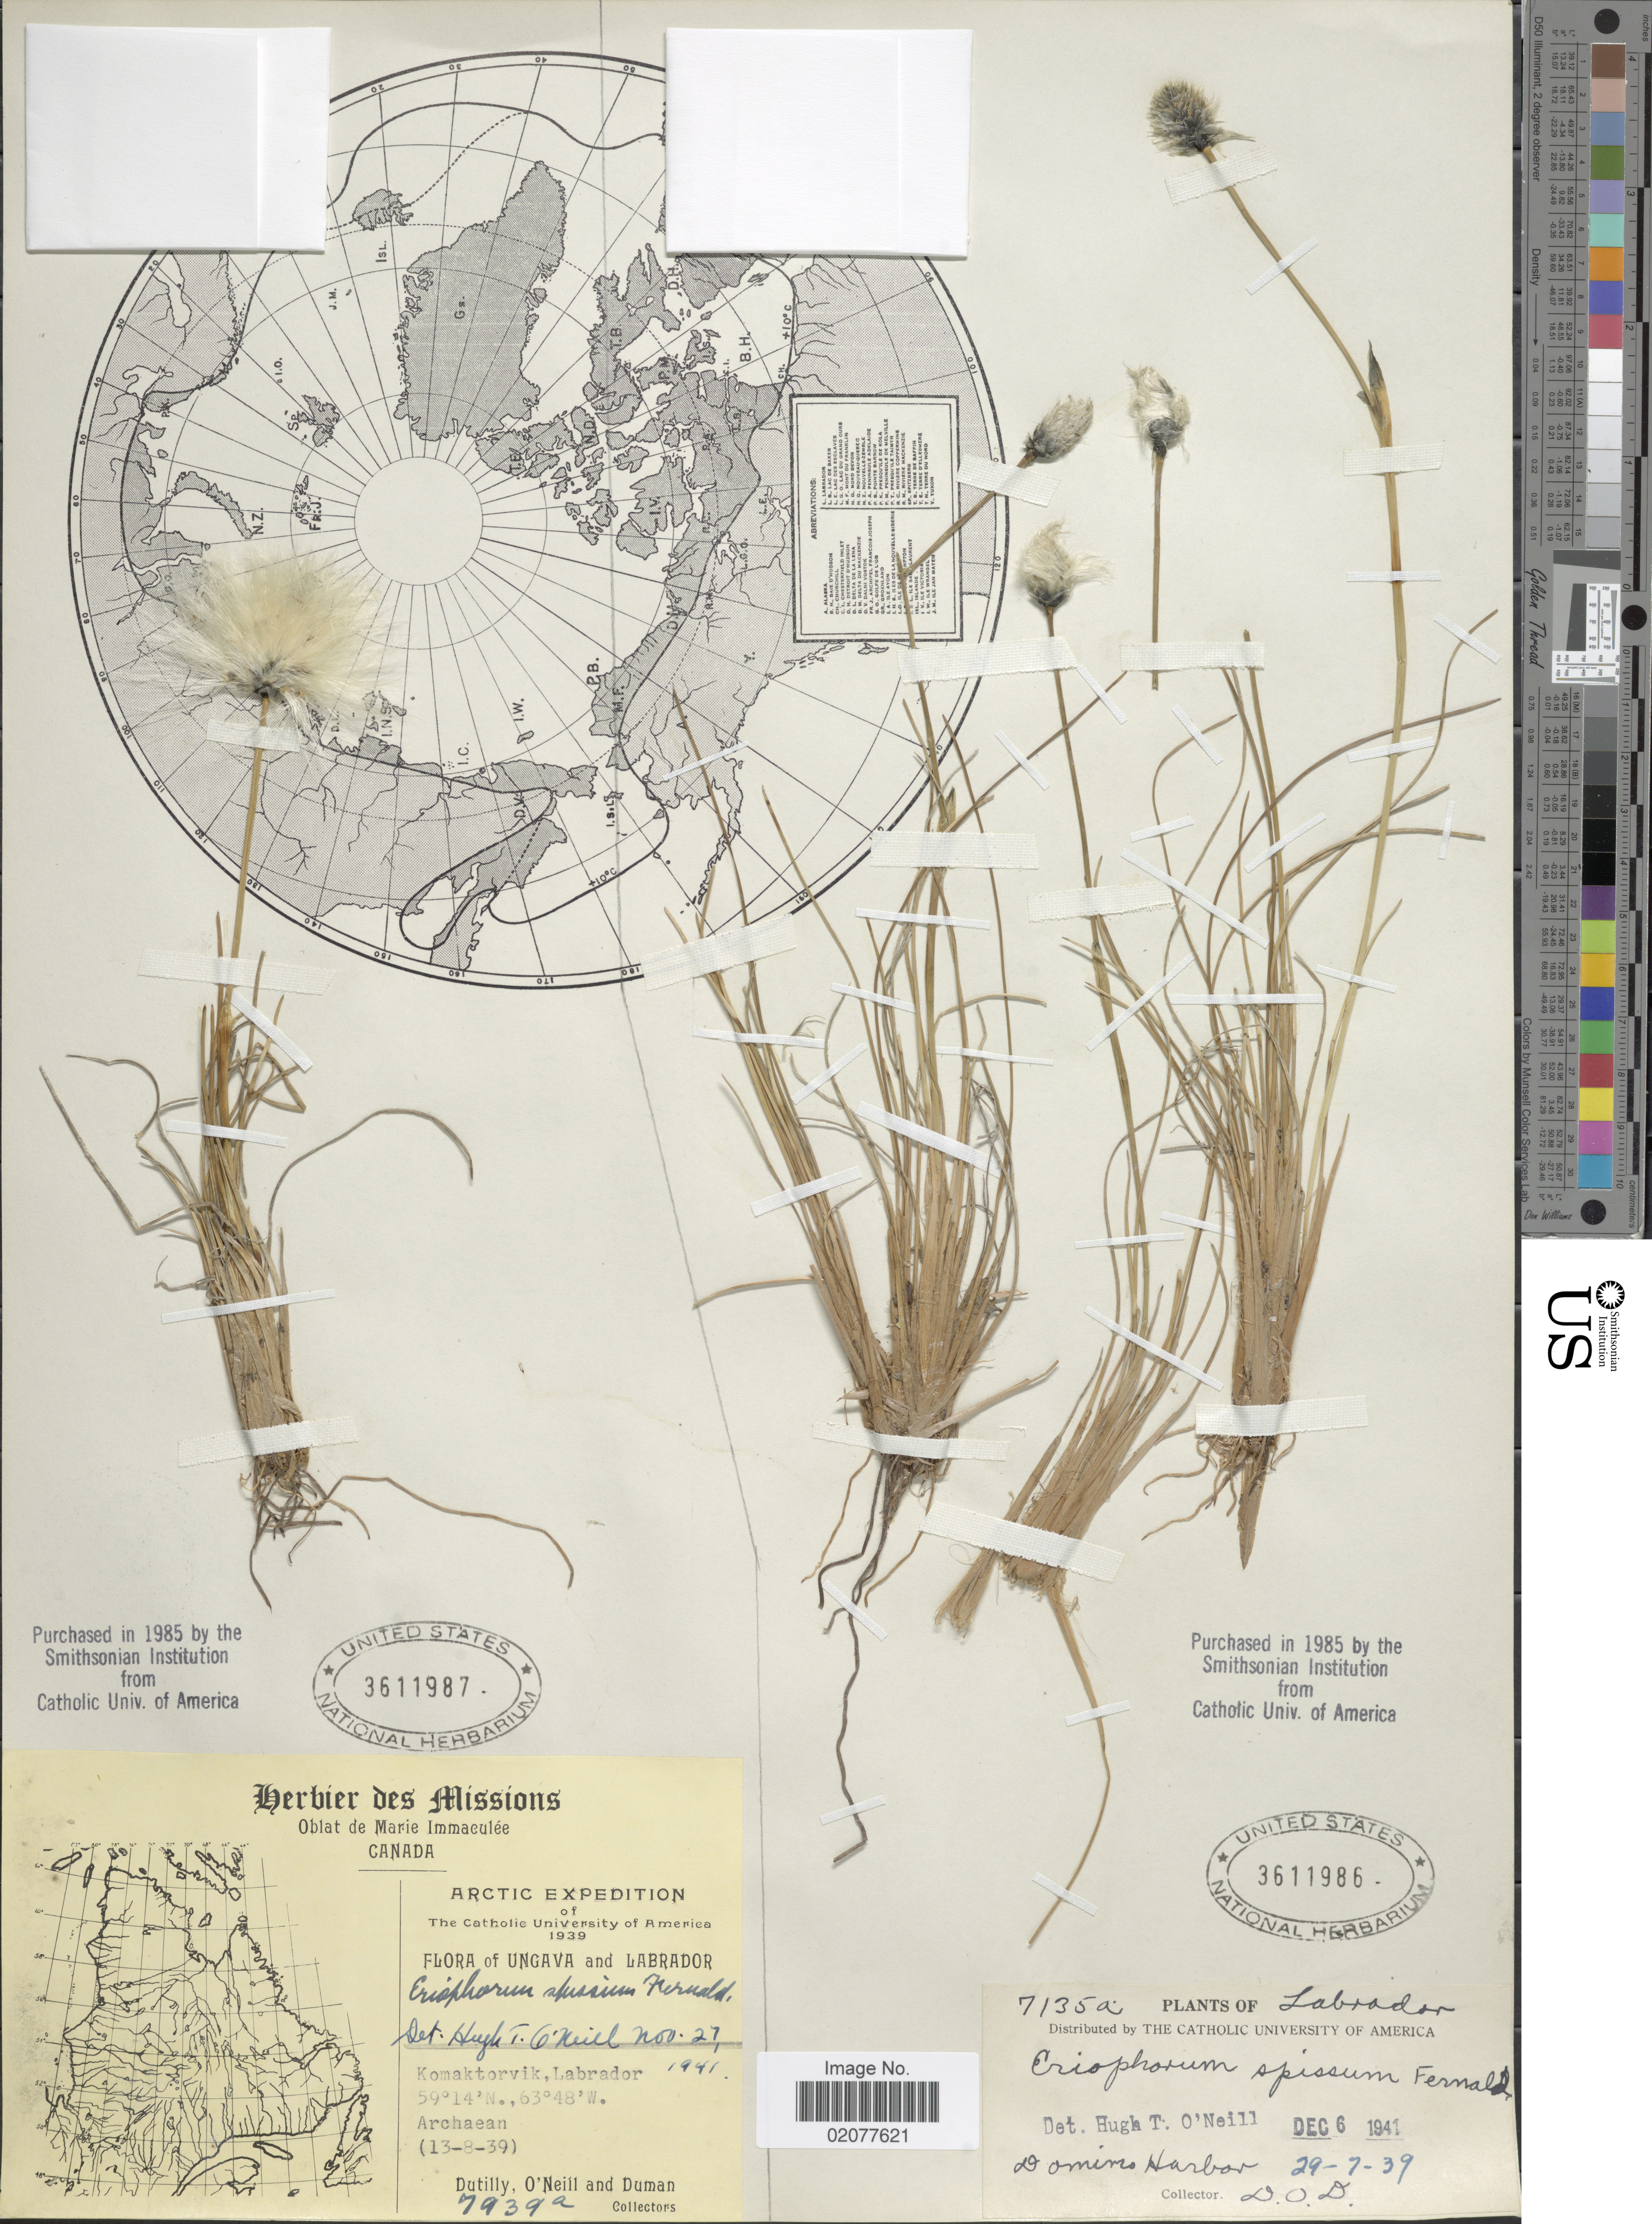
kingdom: Plantae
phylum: Tracheophyta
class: Liliopsida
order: Poales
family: Cyperaceae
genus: Eriophorum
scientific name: Eriophorum spissum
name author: Fernald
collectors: D. O. D.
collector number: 7135a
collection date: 1939-07-29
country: Canada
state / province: Newfoundland and Labrador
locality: Labrador. Domino Harbor.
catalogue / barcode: US 3611986-2